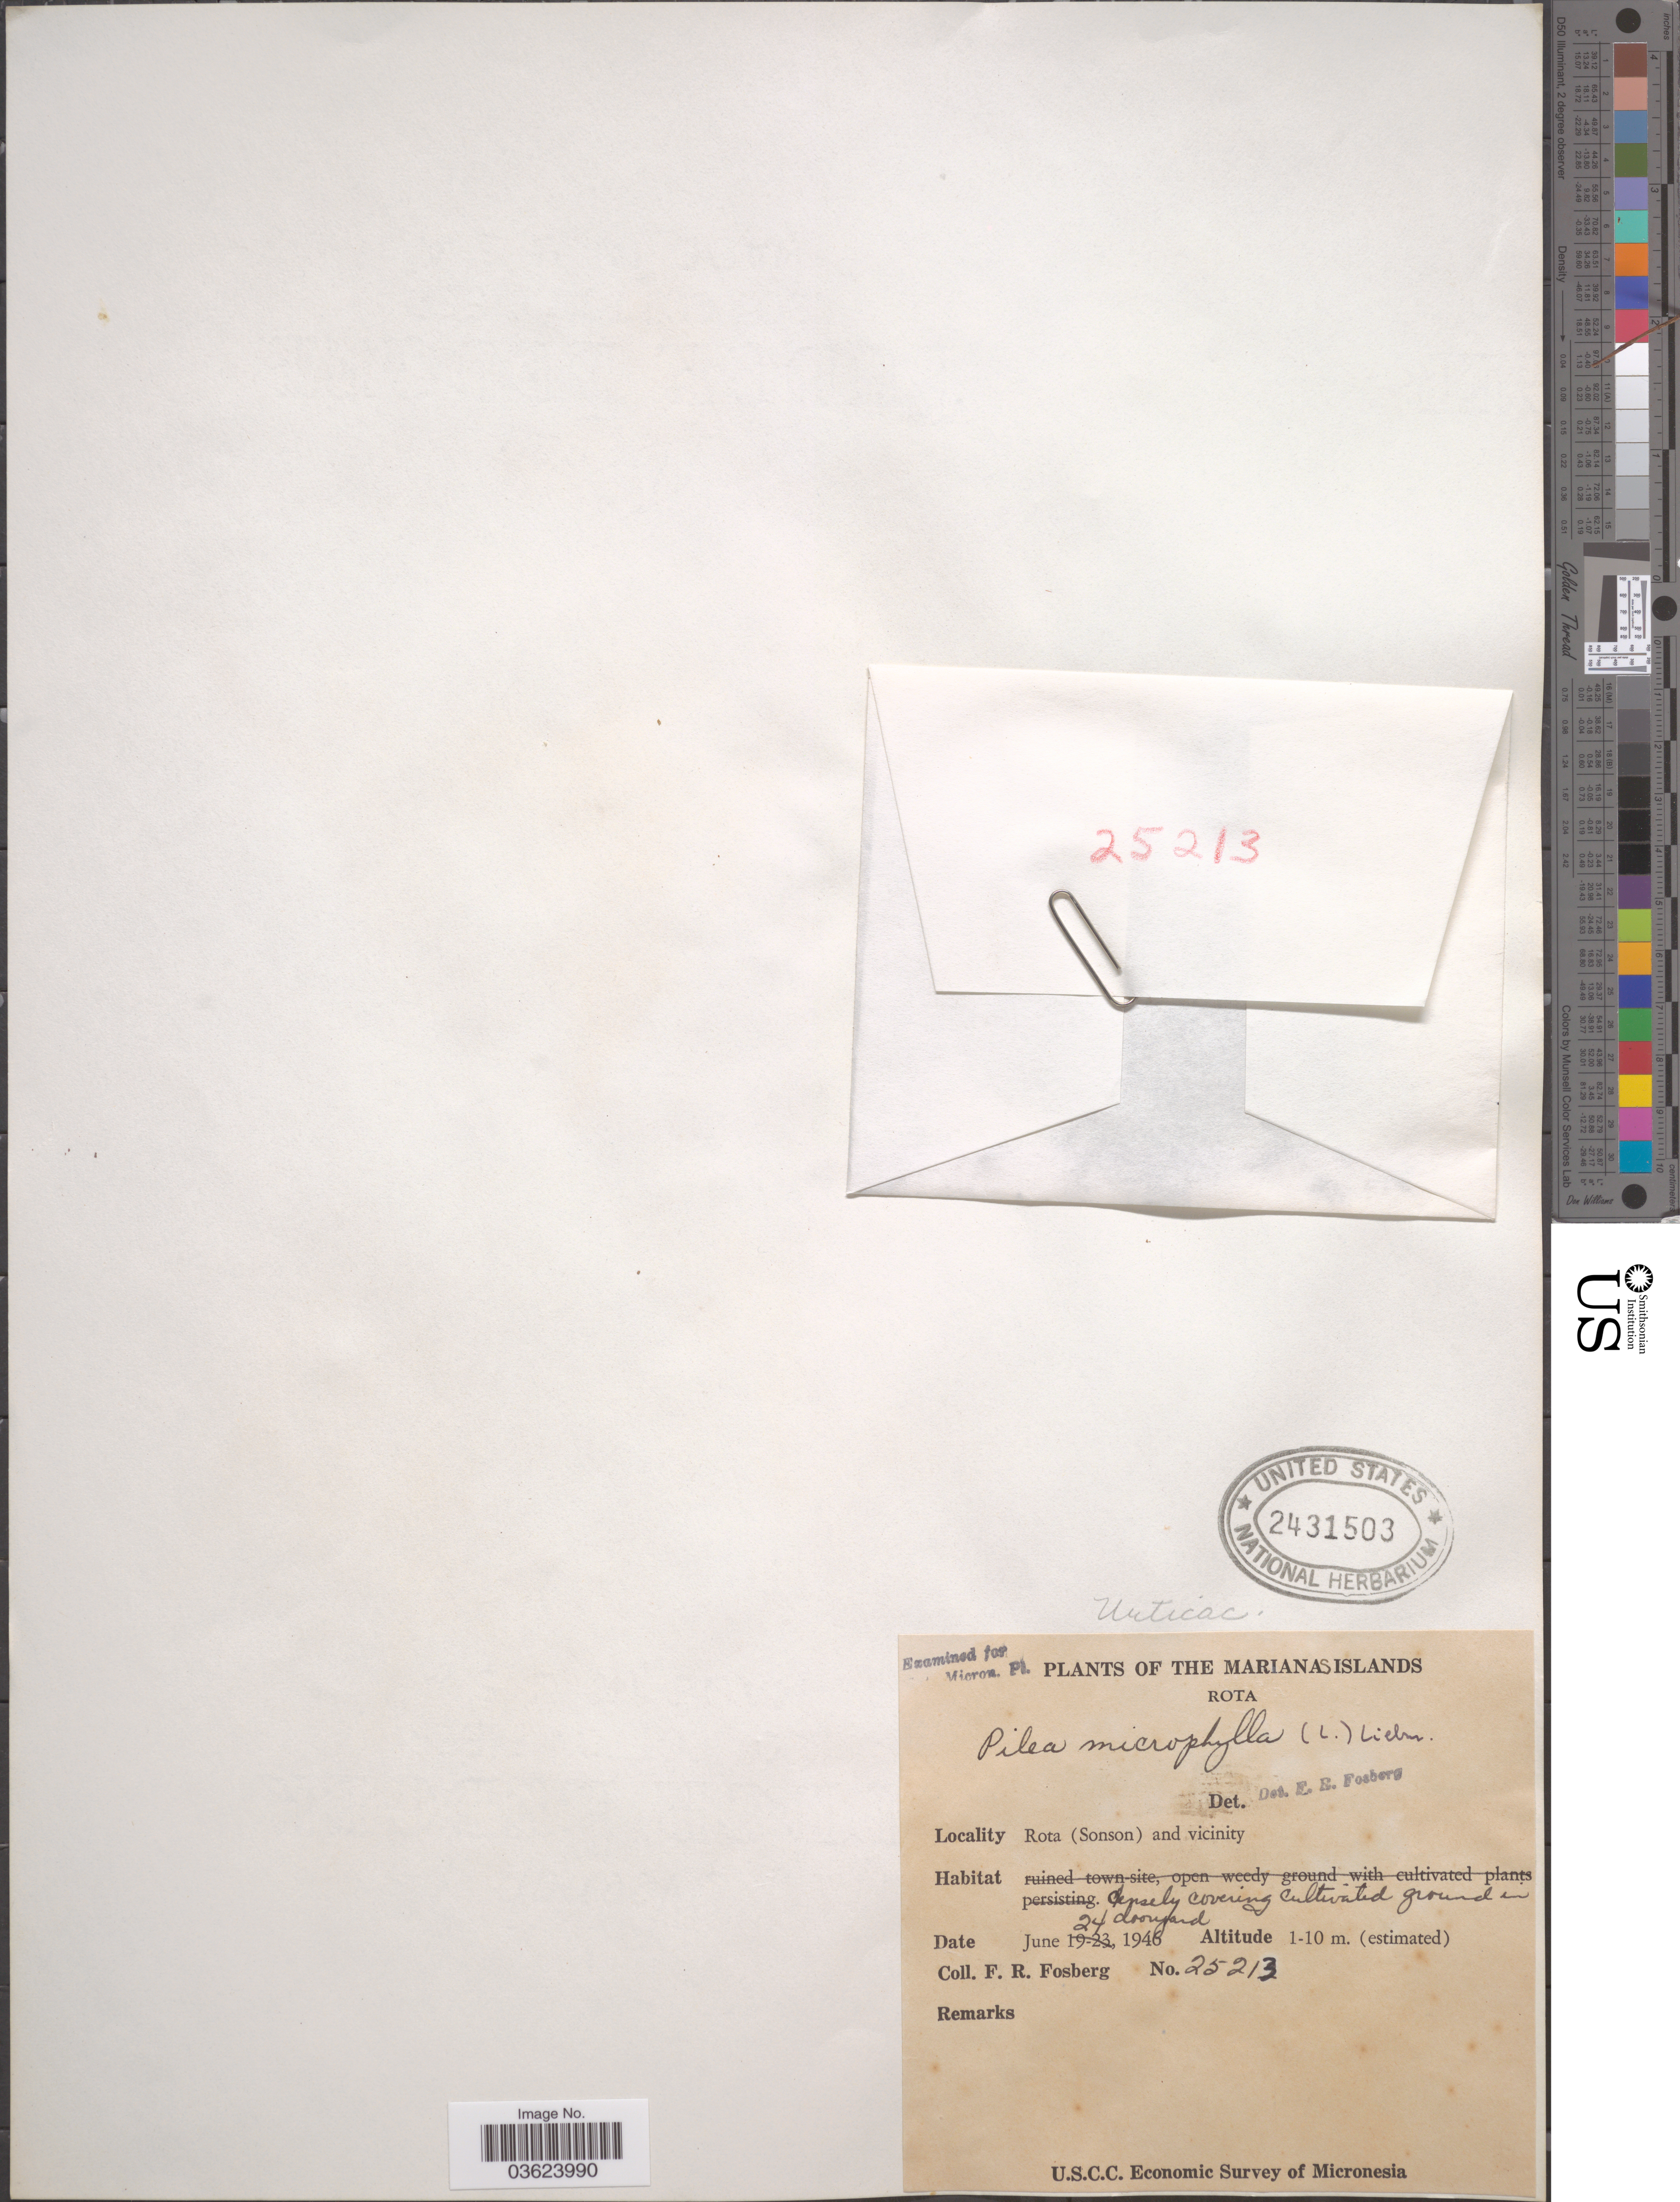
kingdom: Plantae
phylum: Tracheophyta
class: Magnoliopsida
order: Rosales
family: Urticaceae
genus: Pilea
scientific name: Pilea microphylla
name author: (L.) Liebm.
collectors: F. R. Fosberg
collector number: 25213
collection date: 1946-06-24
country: Northern Mariana Islands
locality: The Marianas Islands. Rota. (Sonson) and vicinity.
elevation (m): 1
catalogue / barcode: US 2431503